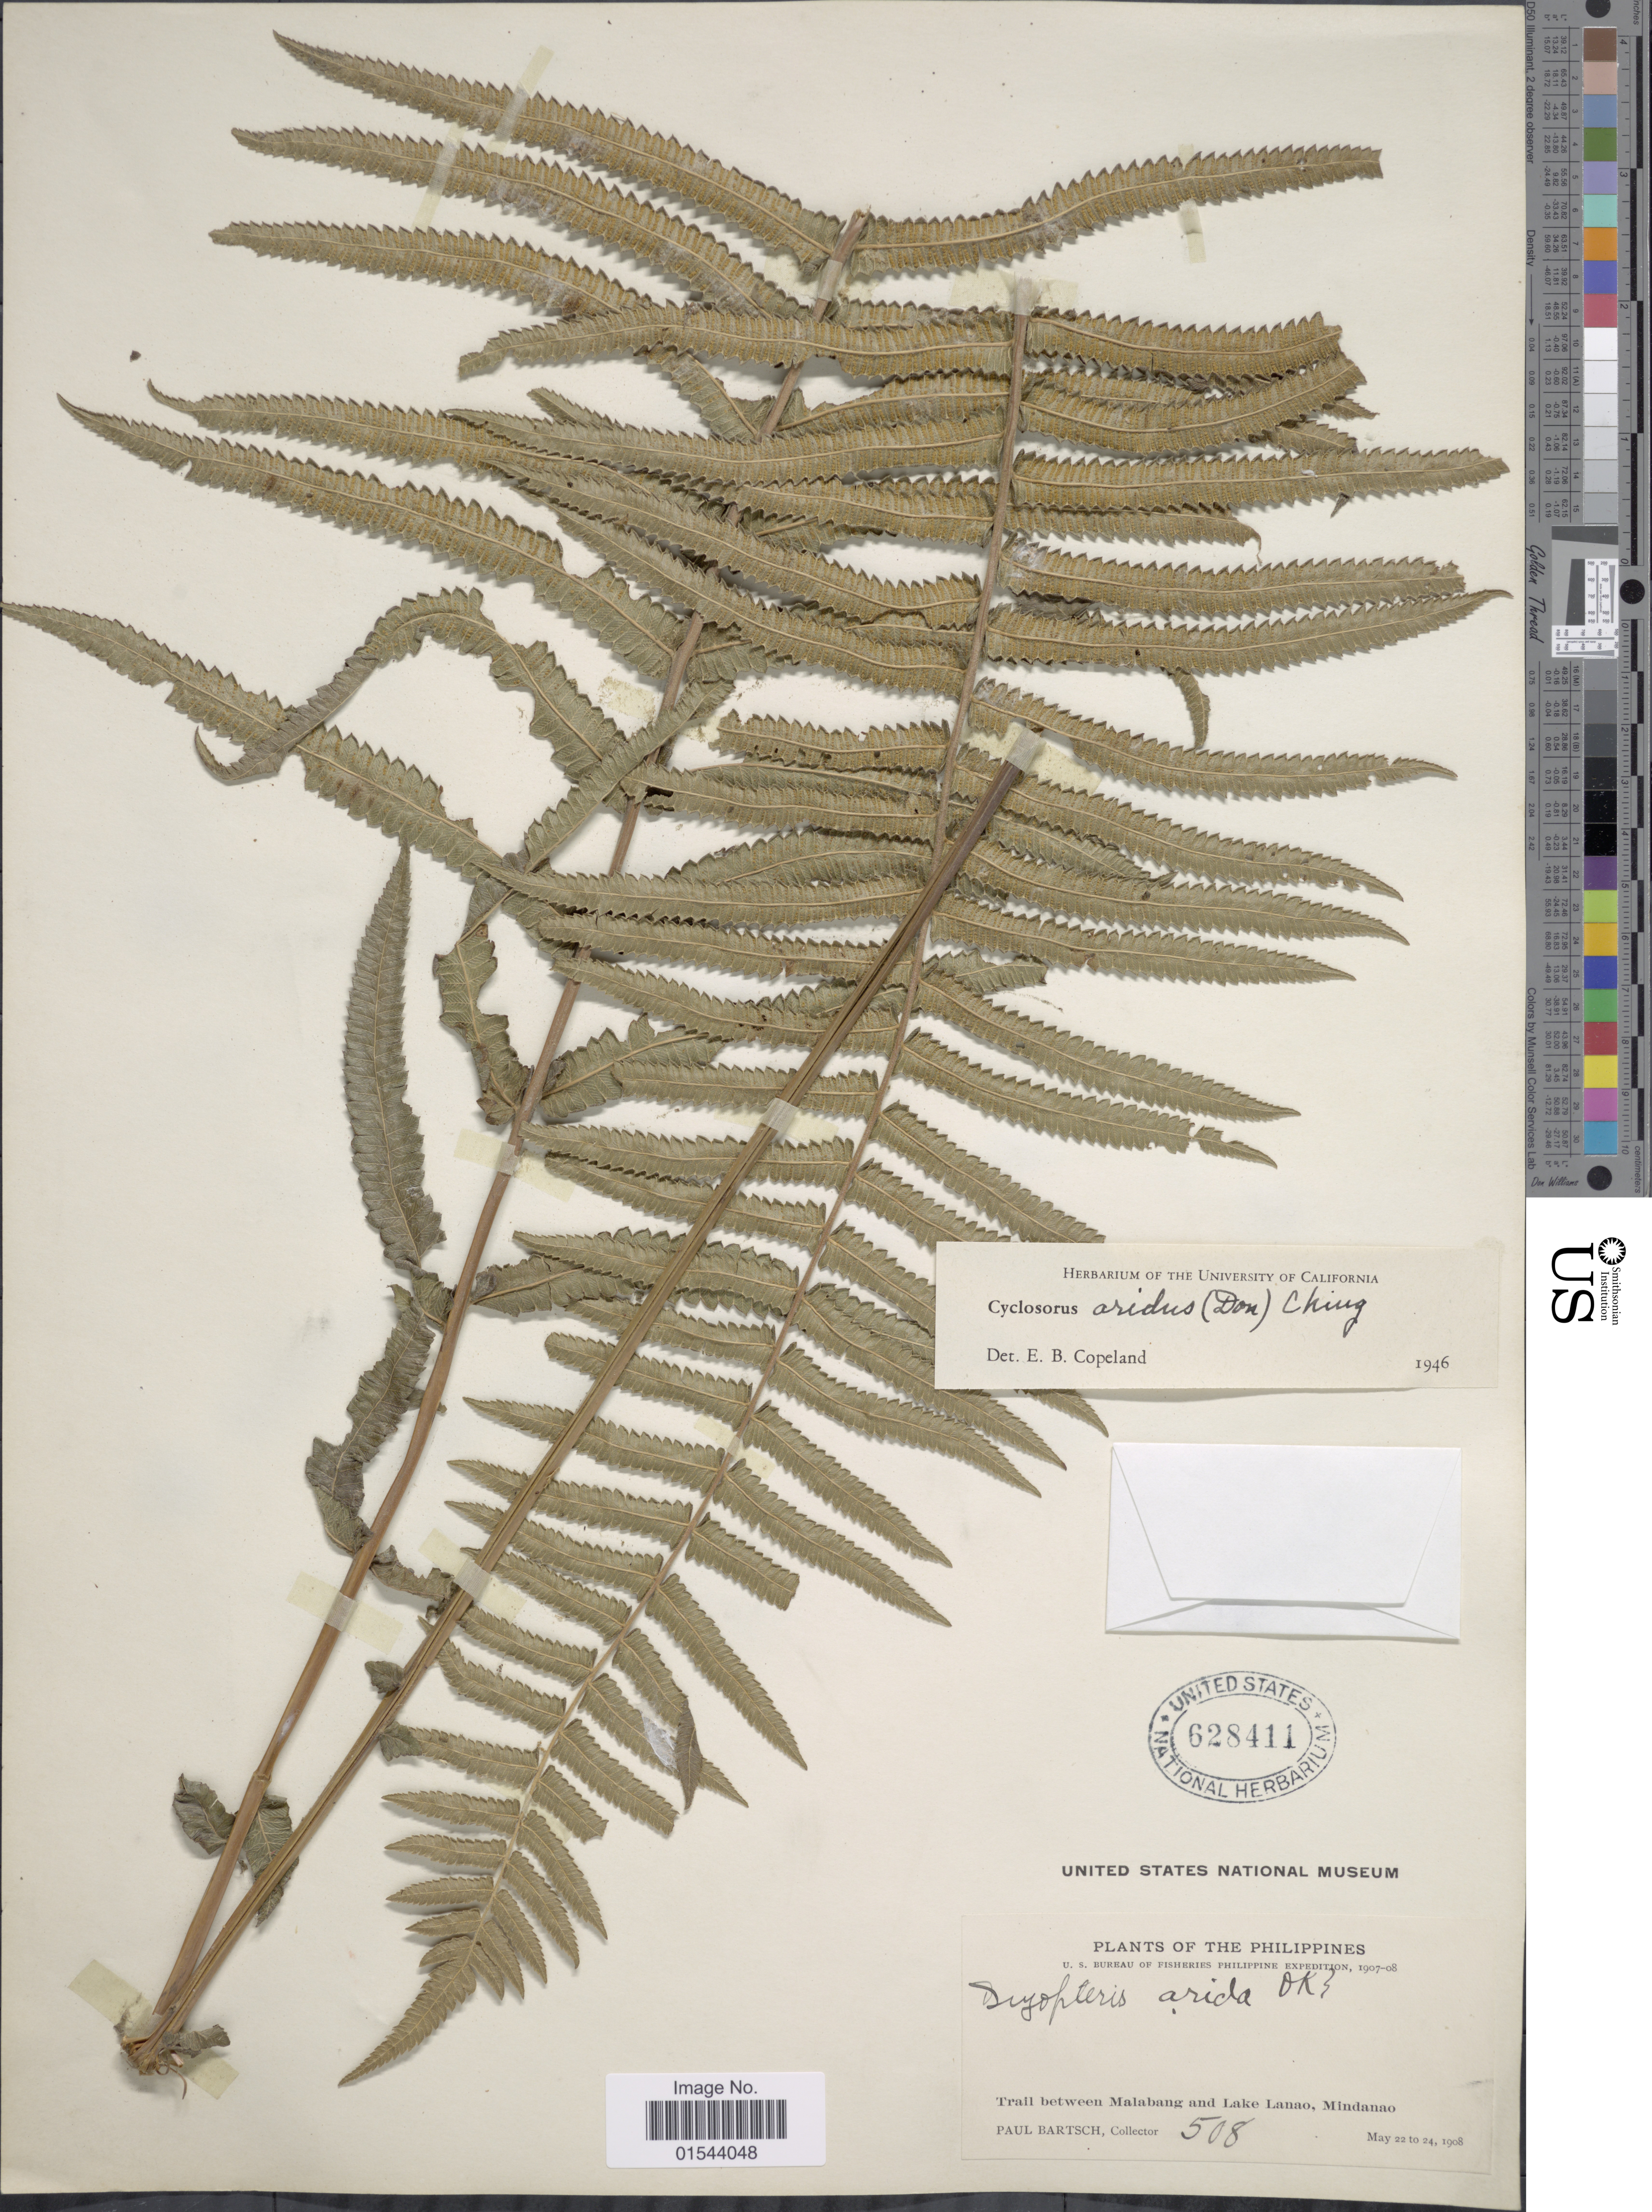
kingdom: Plantae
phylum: Tracheophyta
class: Polypodiopsida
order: Polypodiales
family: Thelypteridaceae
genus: Christella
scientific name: Christella arida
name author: (D. Don) Holttum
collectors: P. Bartsch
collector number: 508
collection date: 1908-05-22/1908-05-24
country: Philippines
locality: Trail between Malabang and Lake Lanao, Mindanoa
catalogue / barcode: US 628411